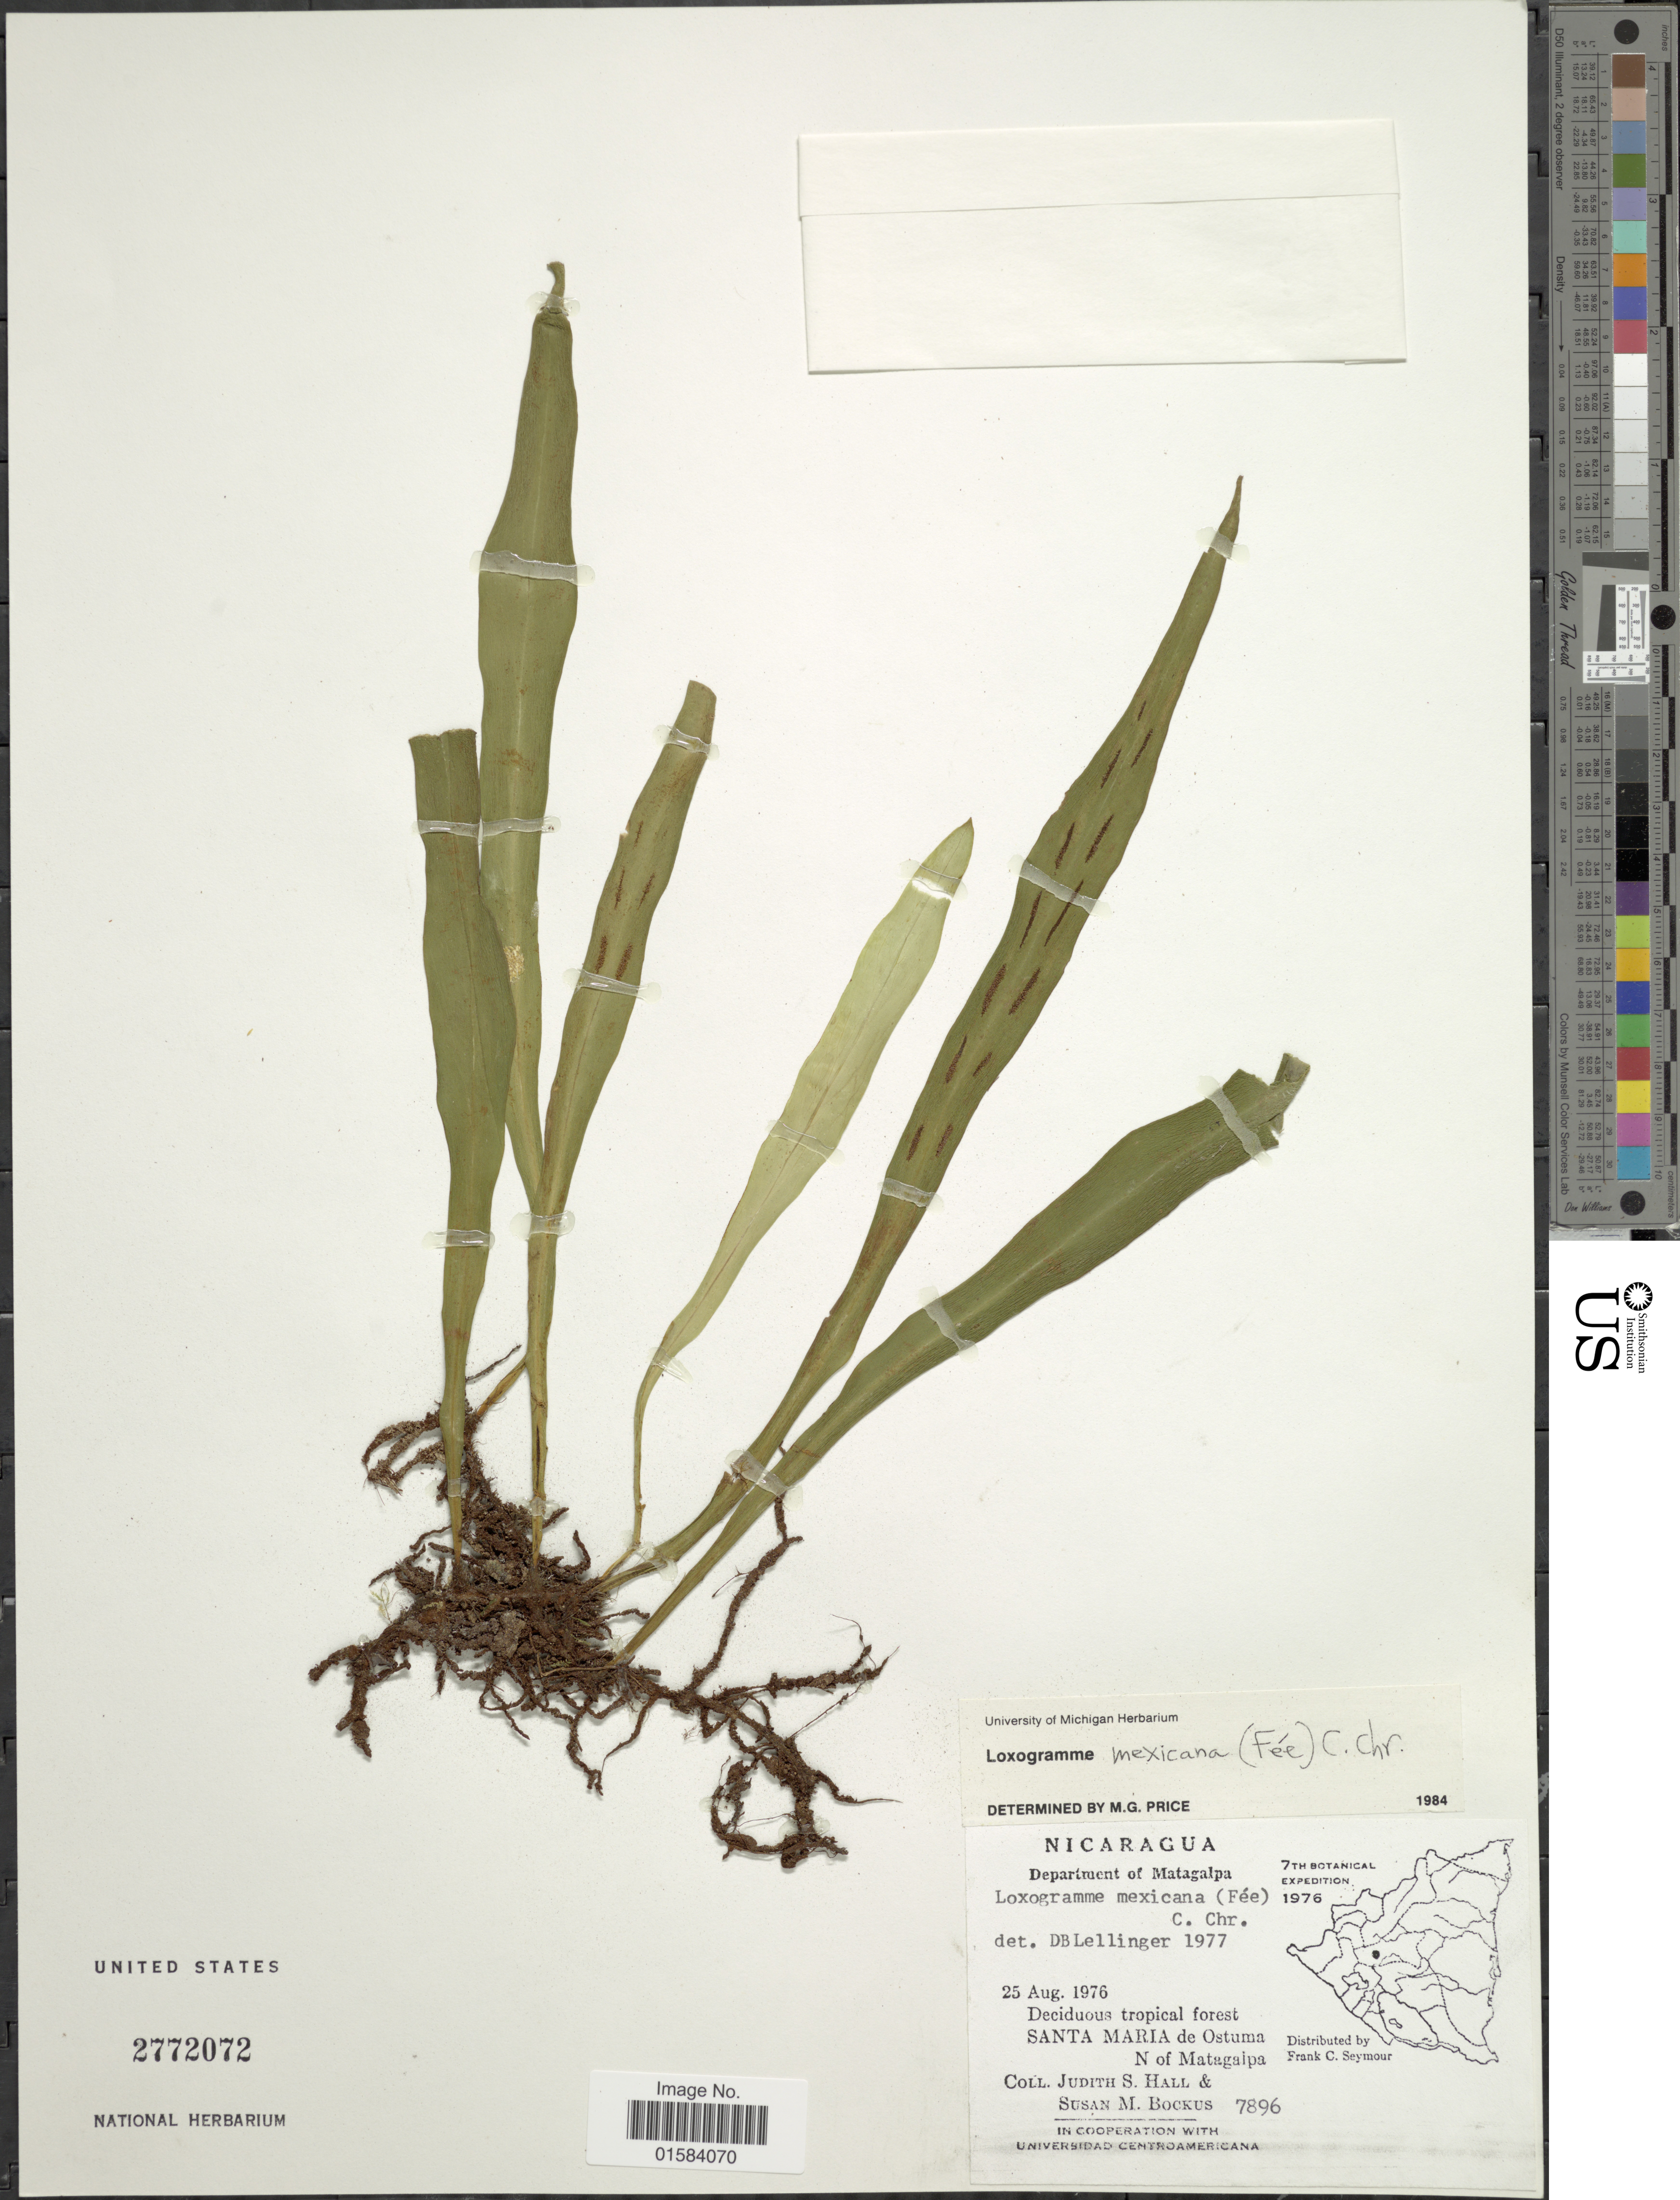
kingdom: Plantae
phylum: Tracheophyta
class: Polypodiopsida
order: Polypodiales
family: Polypodiaceae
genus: Loxogramme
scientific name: Loxogramme mexicana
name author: (Fée) C. Chr.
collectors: J. Hall & S. Bockus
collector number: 7896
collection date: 1976-08-25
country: Nicaragua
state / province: Matagalpa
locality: Department of Matagalpa, Deciduous tropical forest Santa Naria de Ostuma, N of Matagalpa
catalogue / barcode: US 2772072